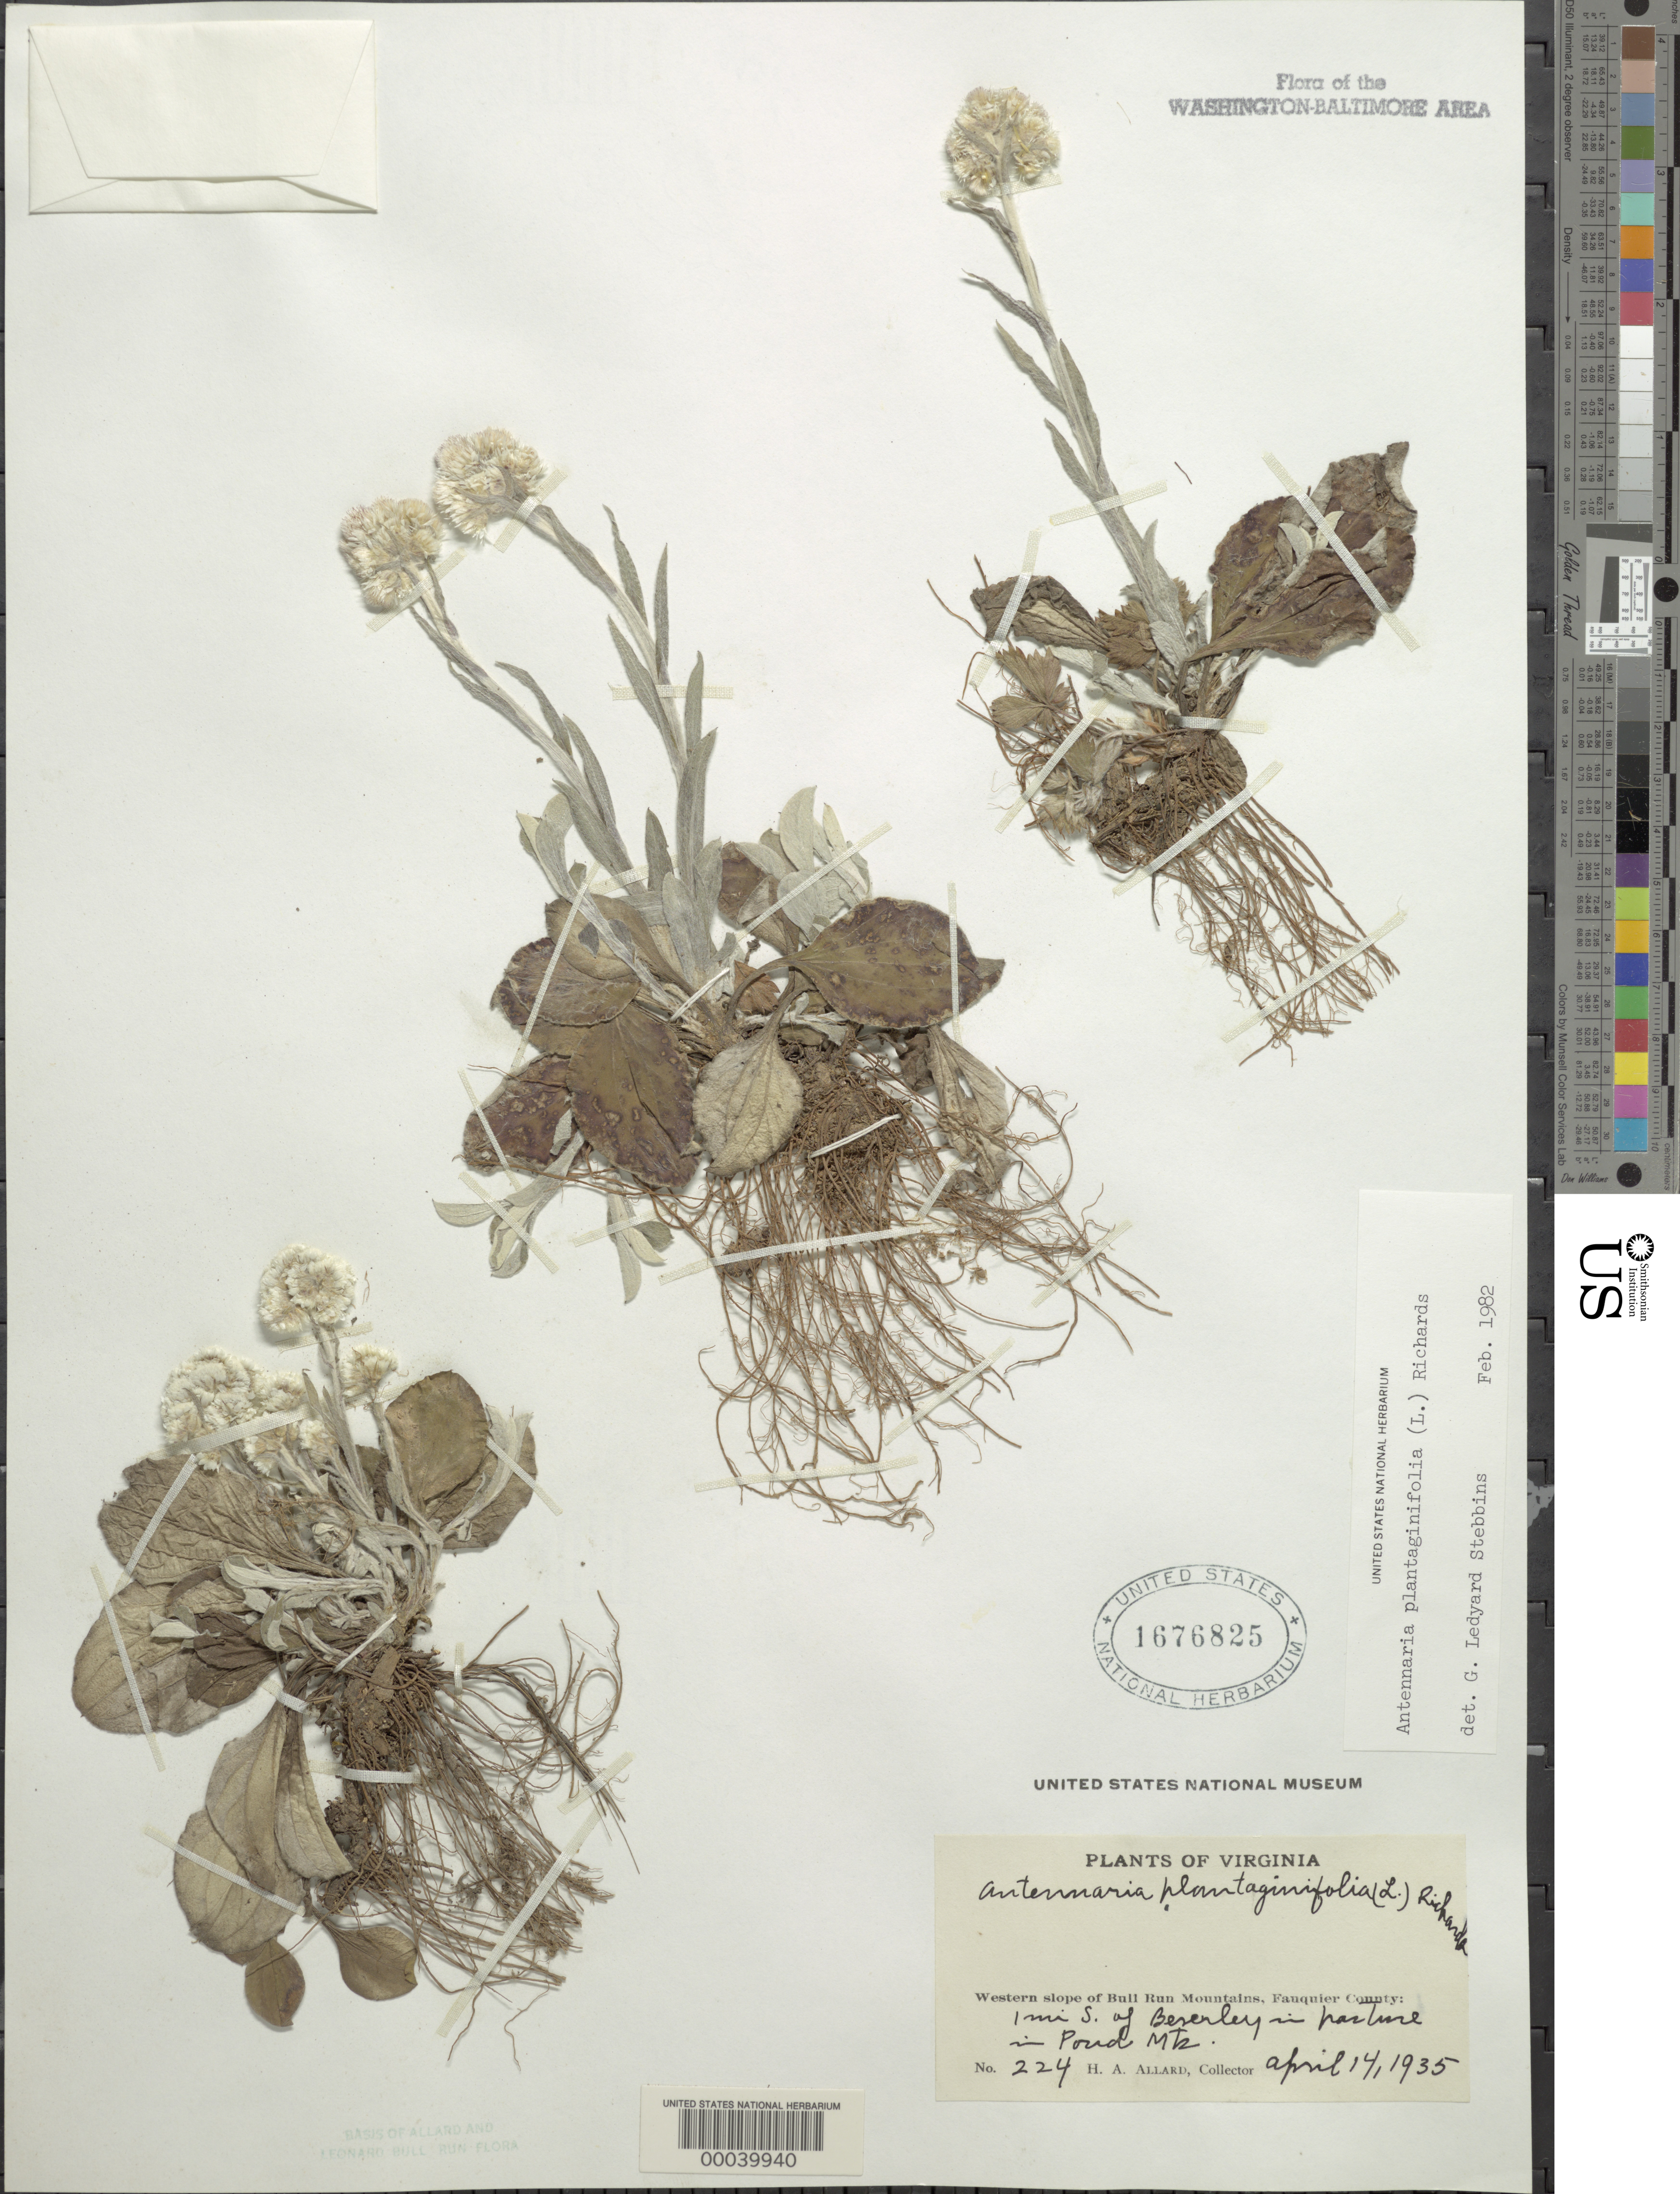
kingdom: Plantae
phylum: Tracheophyta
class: Magnoliopsida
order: Asterales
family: Asteraceae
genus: Antennaria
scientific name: Antennaria plantaginifolia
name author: (L.) Richardson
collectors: H. A. Allard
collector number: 224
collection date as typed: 14 Apr 1935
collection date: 1935-04-14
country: United States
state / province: Virginia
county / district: Fauquier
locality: South of Beverley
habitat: Pasture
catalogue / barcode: US 1676825